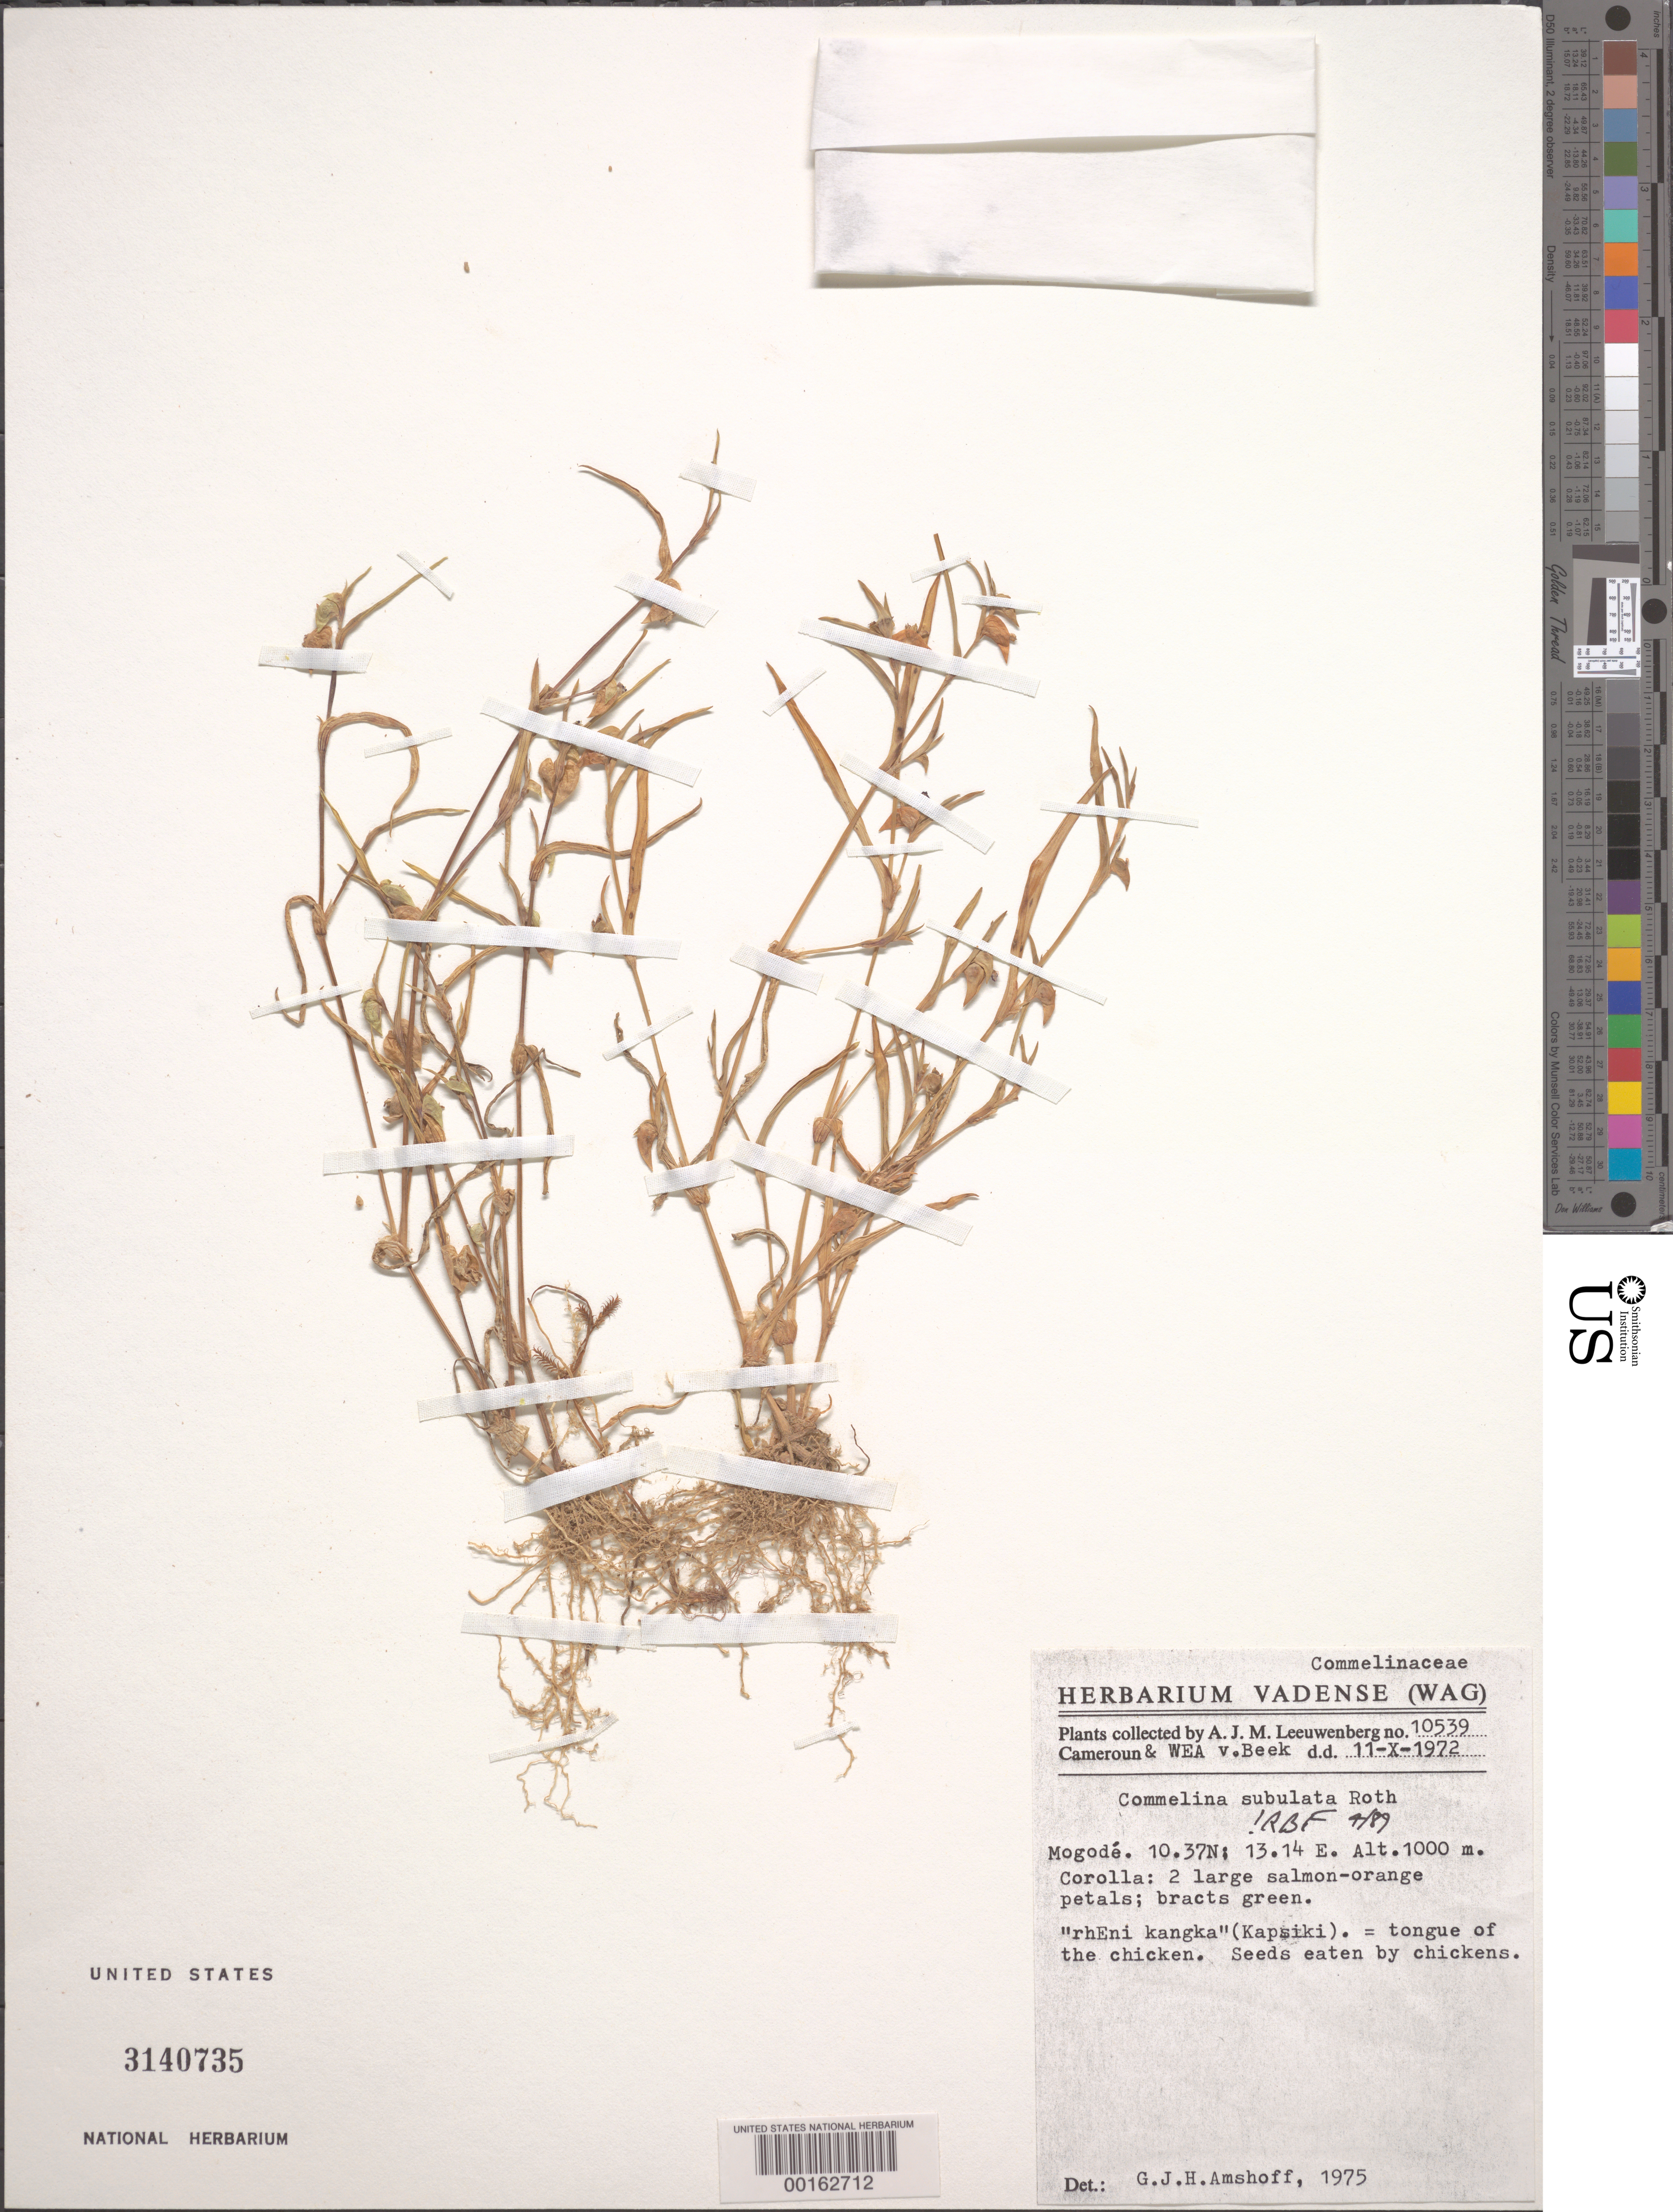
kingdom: Plantae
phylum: Tracheophyta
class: Liliopsida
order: Commelinales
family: Commelinaceae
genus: Commelina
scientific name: Commelina subulata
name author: Roth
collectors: A. J. M. Leeuwenberg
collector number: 10539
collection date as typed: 11 Oct 1972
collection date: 1972-10-11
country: Cameroon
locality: Mogode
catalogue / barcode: US 3140735